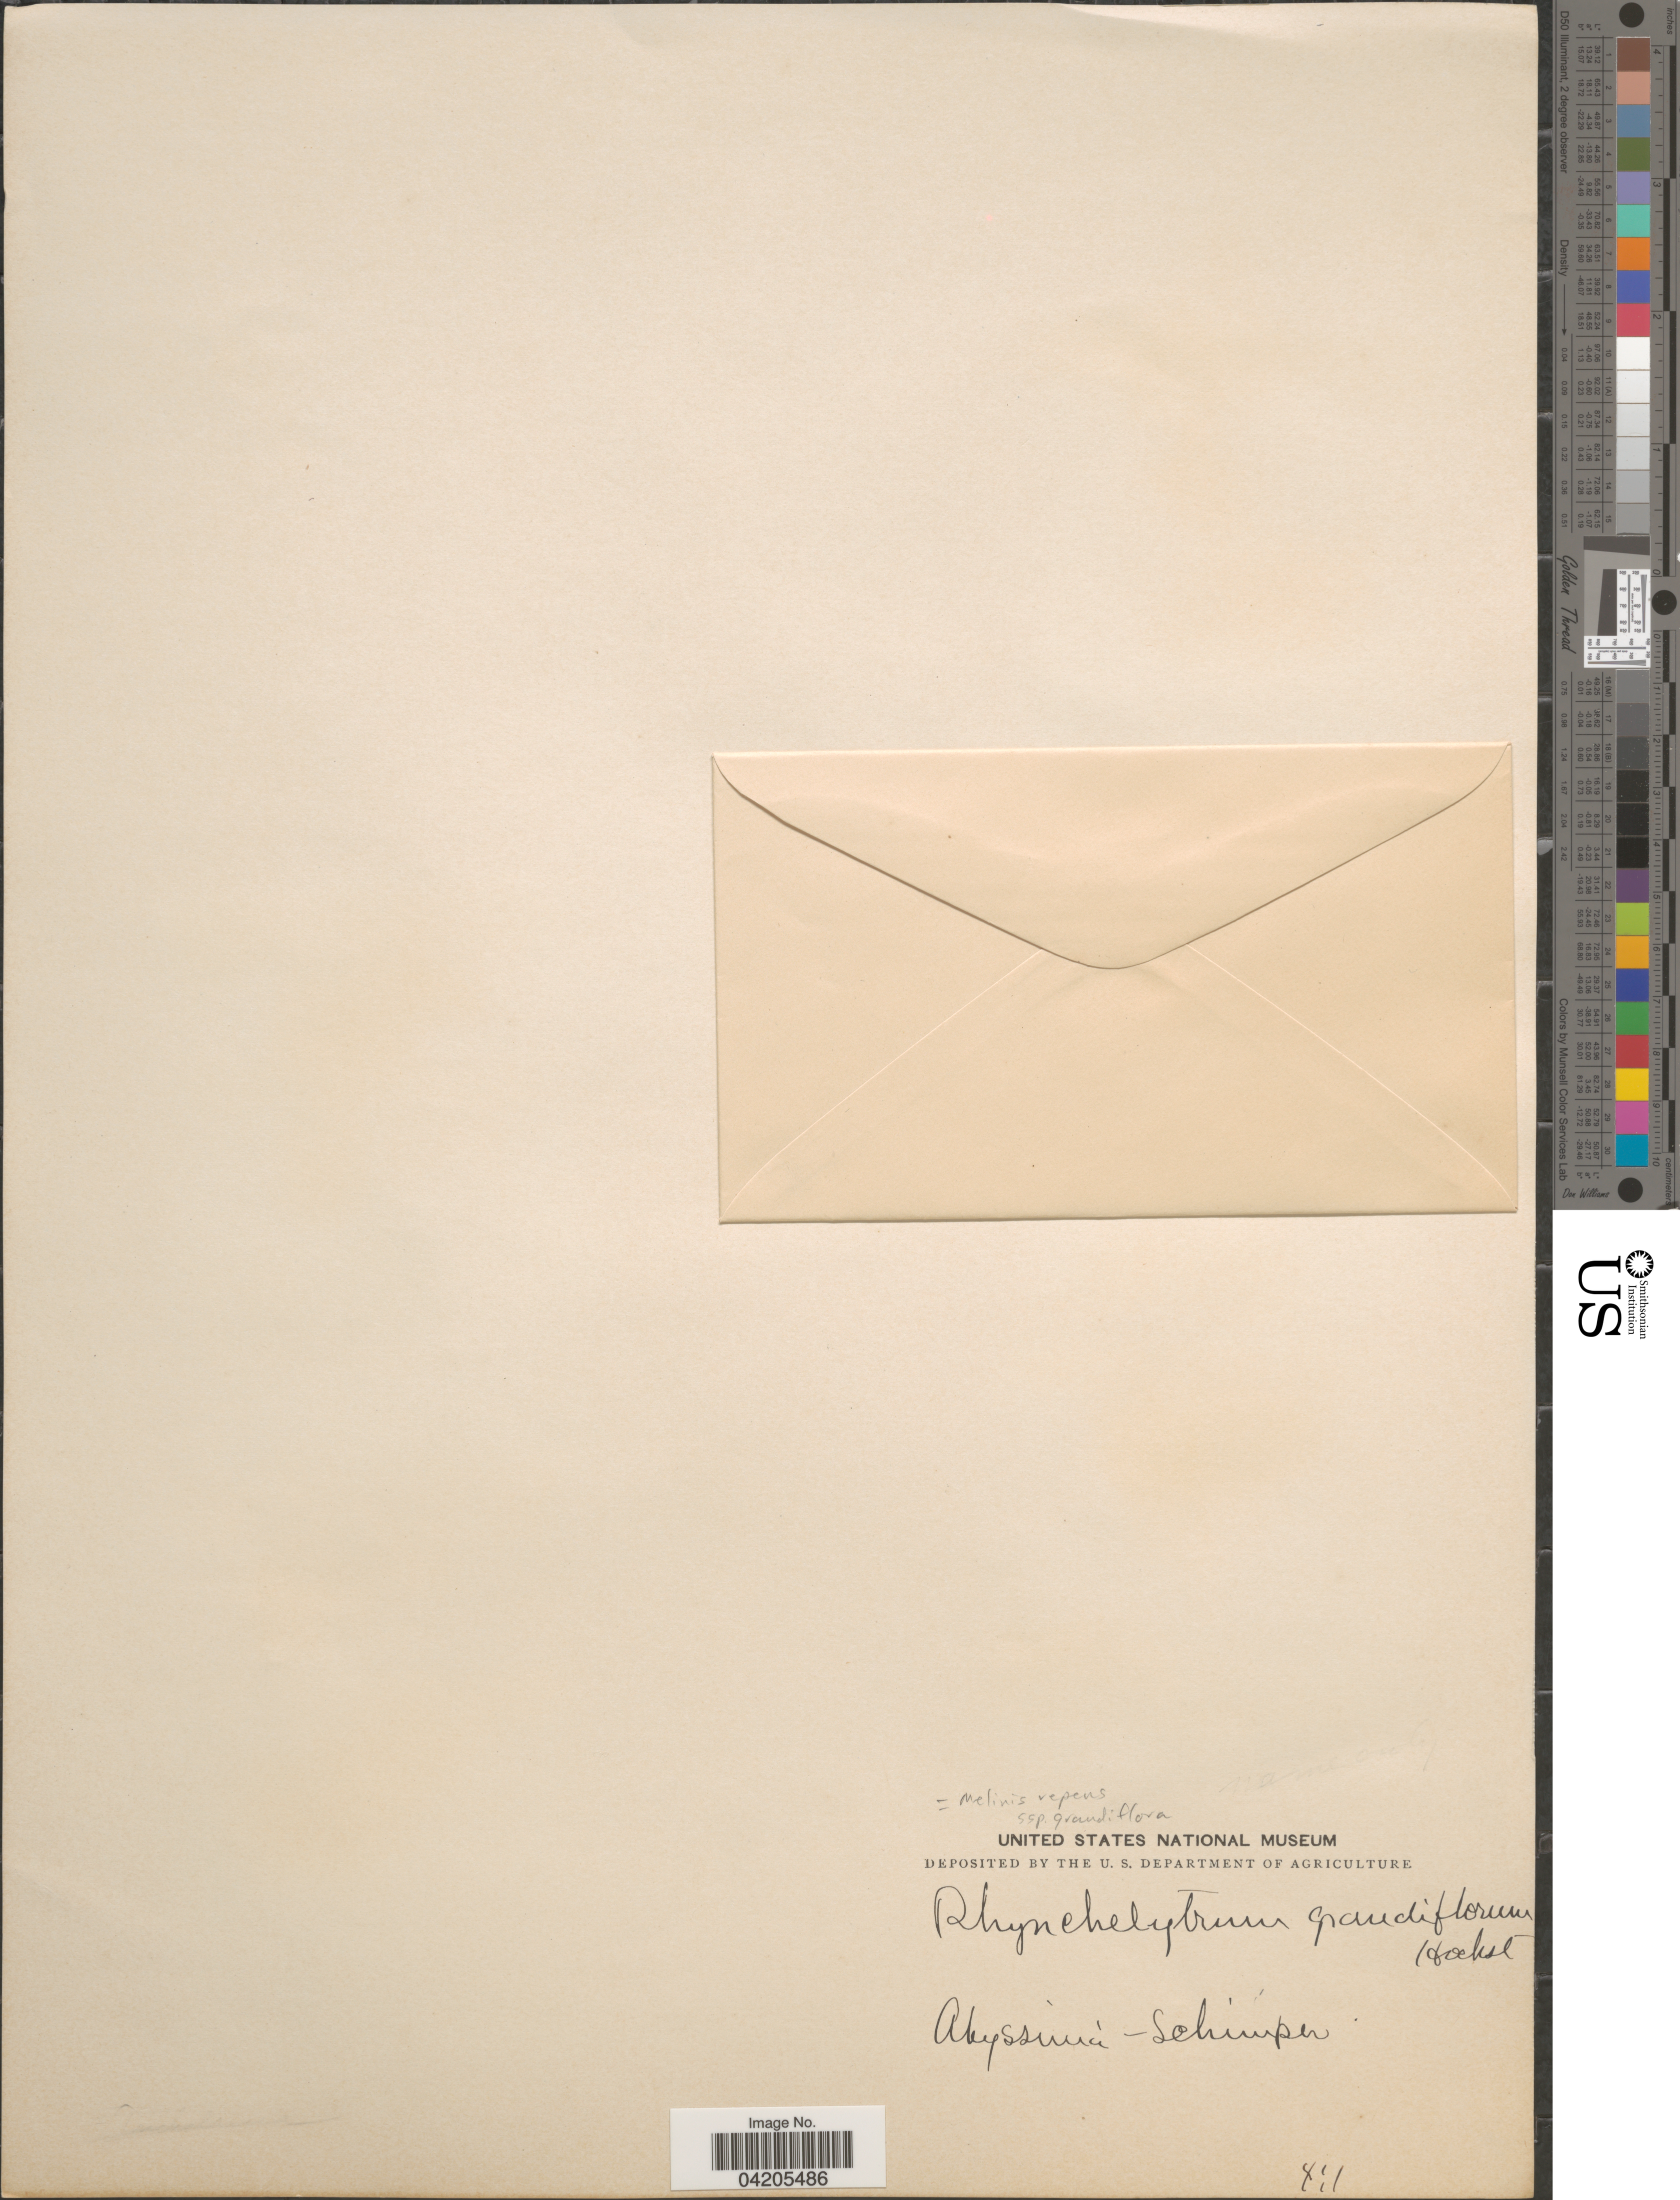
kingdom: Plantae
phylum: Tracheophyta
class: Liliopsida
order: Poales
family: Poaceae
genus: Melinis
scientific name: Melinis repens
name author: (Willd.) Zizka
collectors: -. Schimper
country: Ethiopia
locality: Abyssinia.